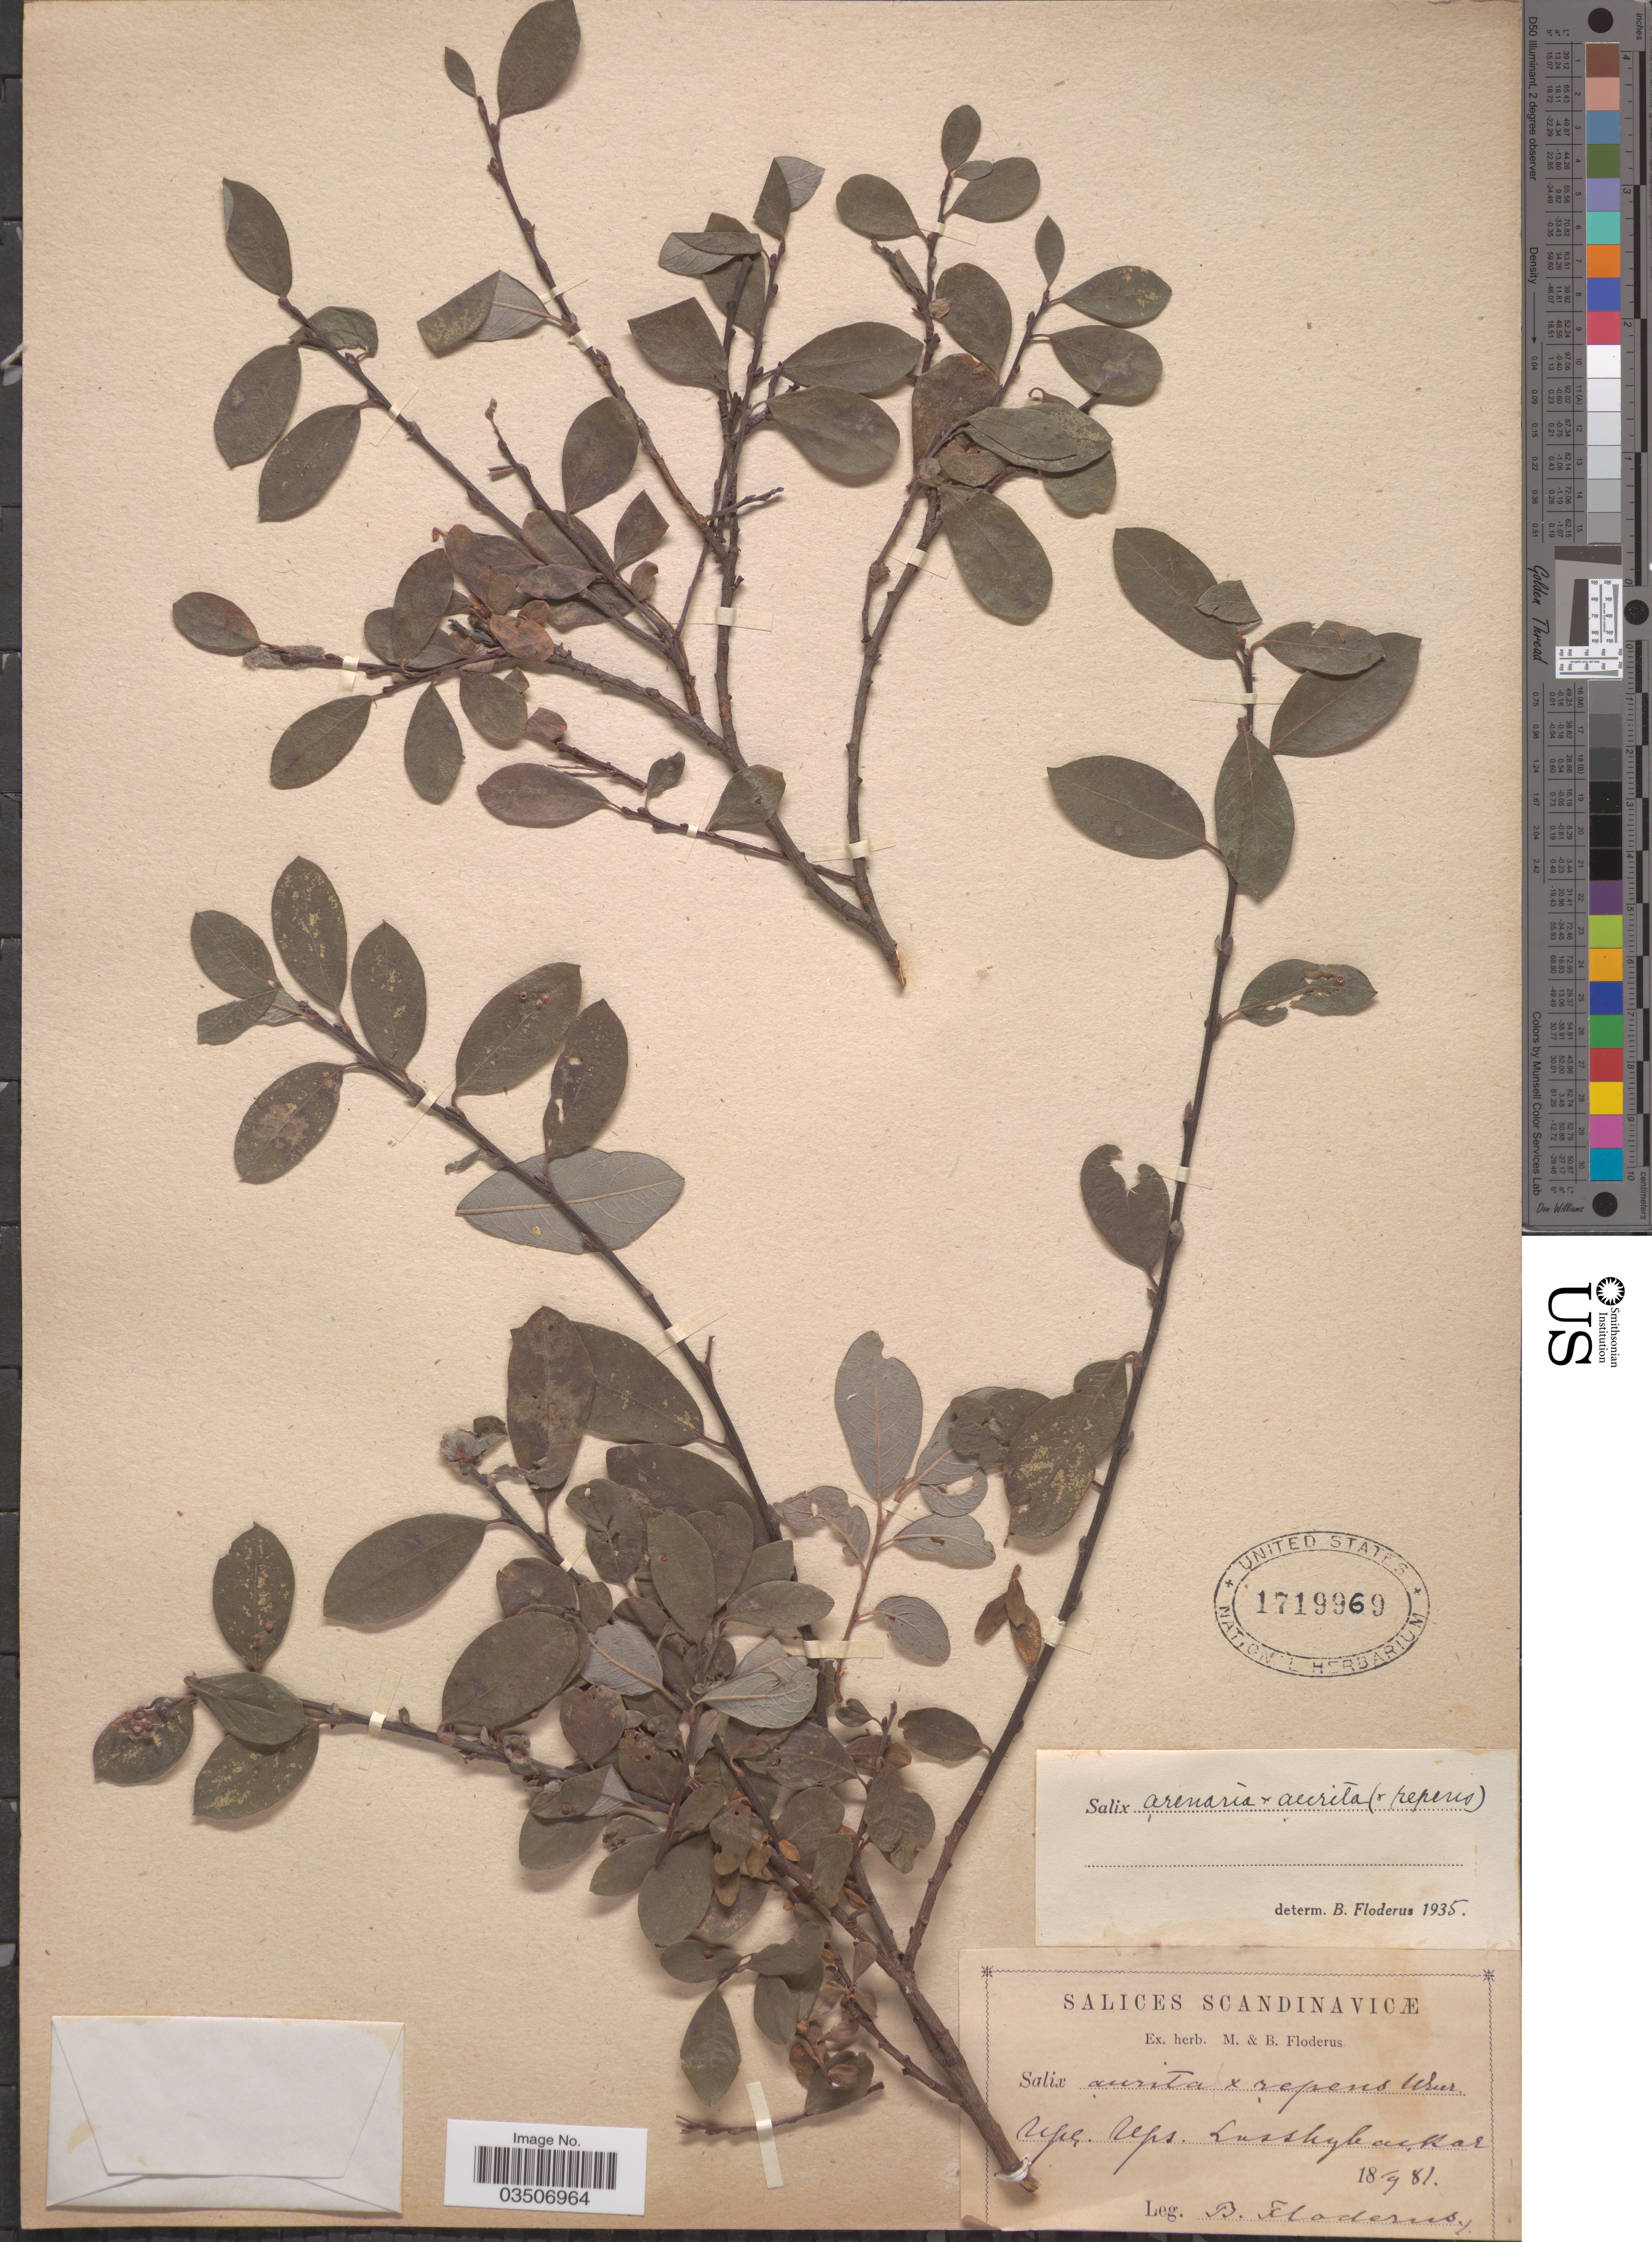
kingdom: Plantae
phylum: Tracheophyta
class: Magnoliopsida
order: Malpighiales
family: Salicaceae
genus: Salix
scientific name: Salix arenaria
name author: L.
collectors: B. G. O. Floderus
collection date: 1881-09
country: Sweden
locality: Upl. Ups. Låssby backar.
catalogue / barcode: US 1719969